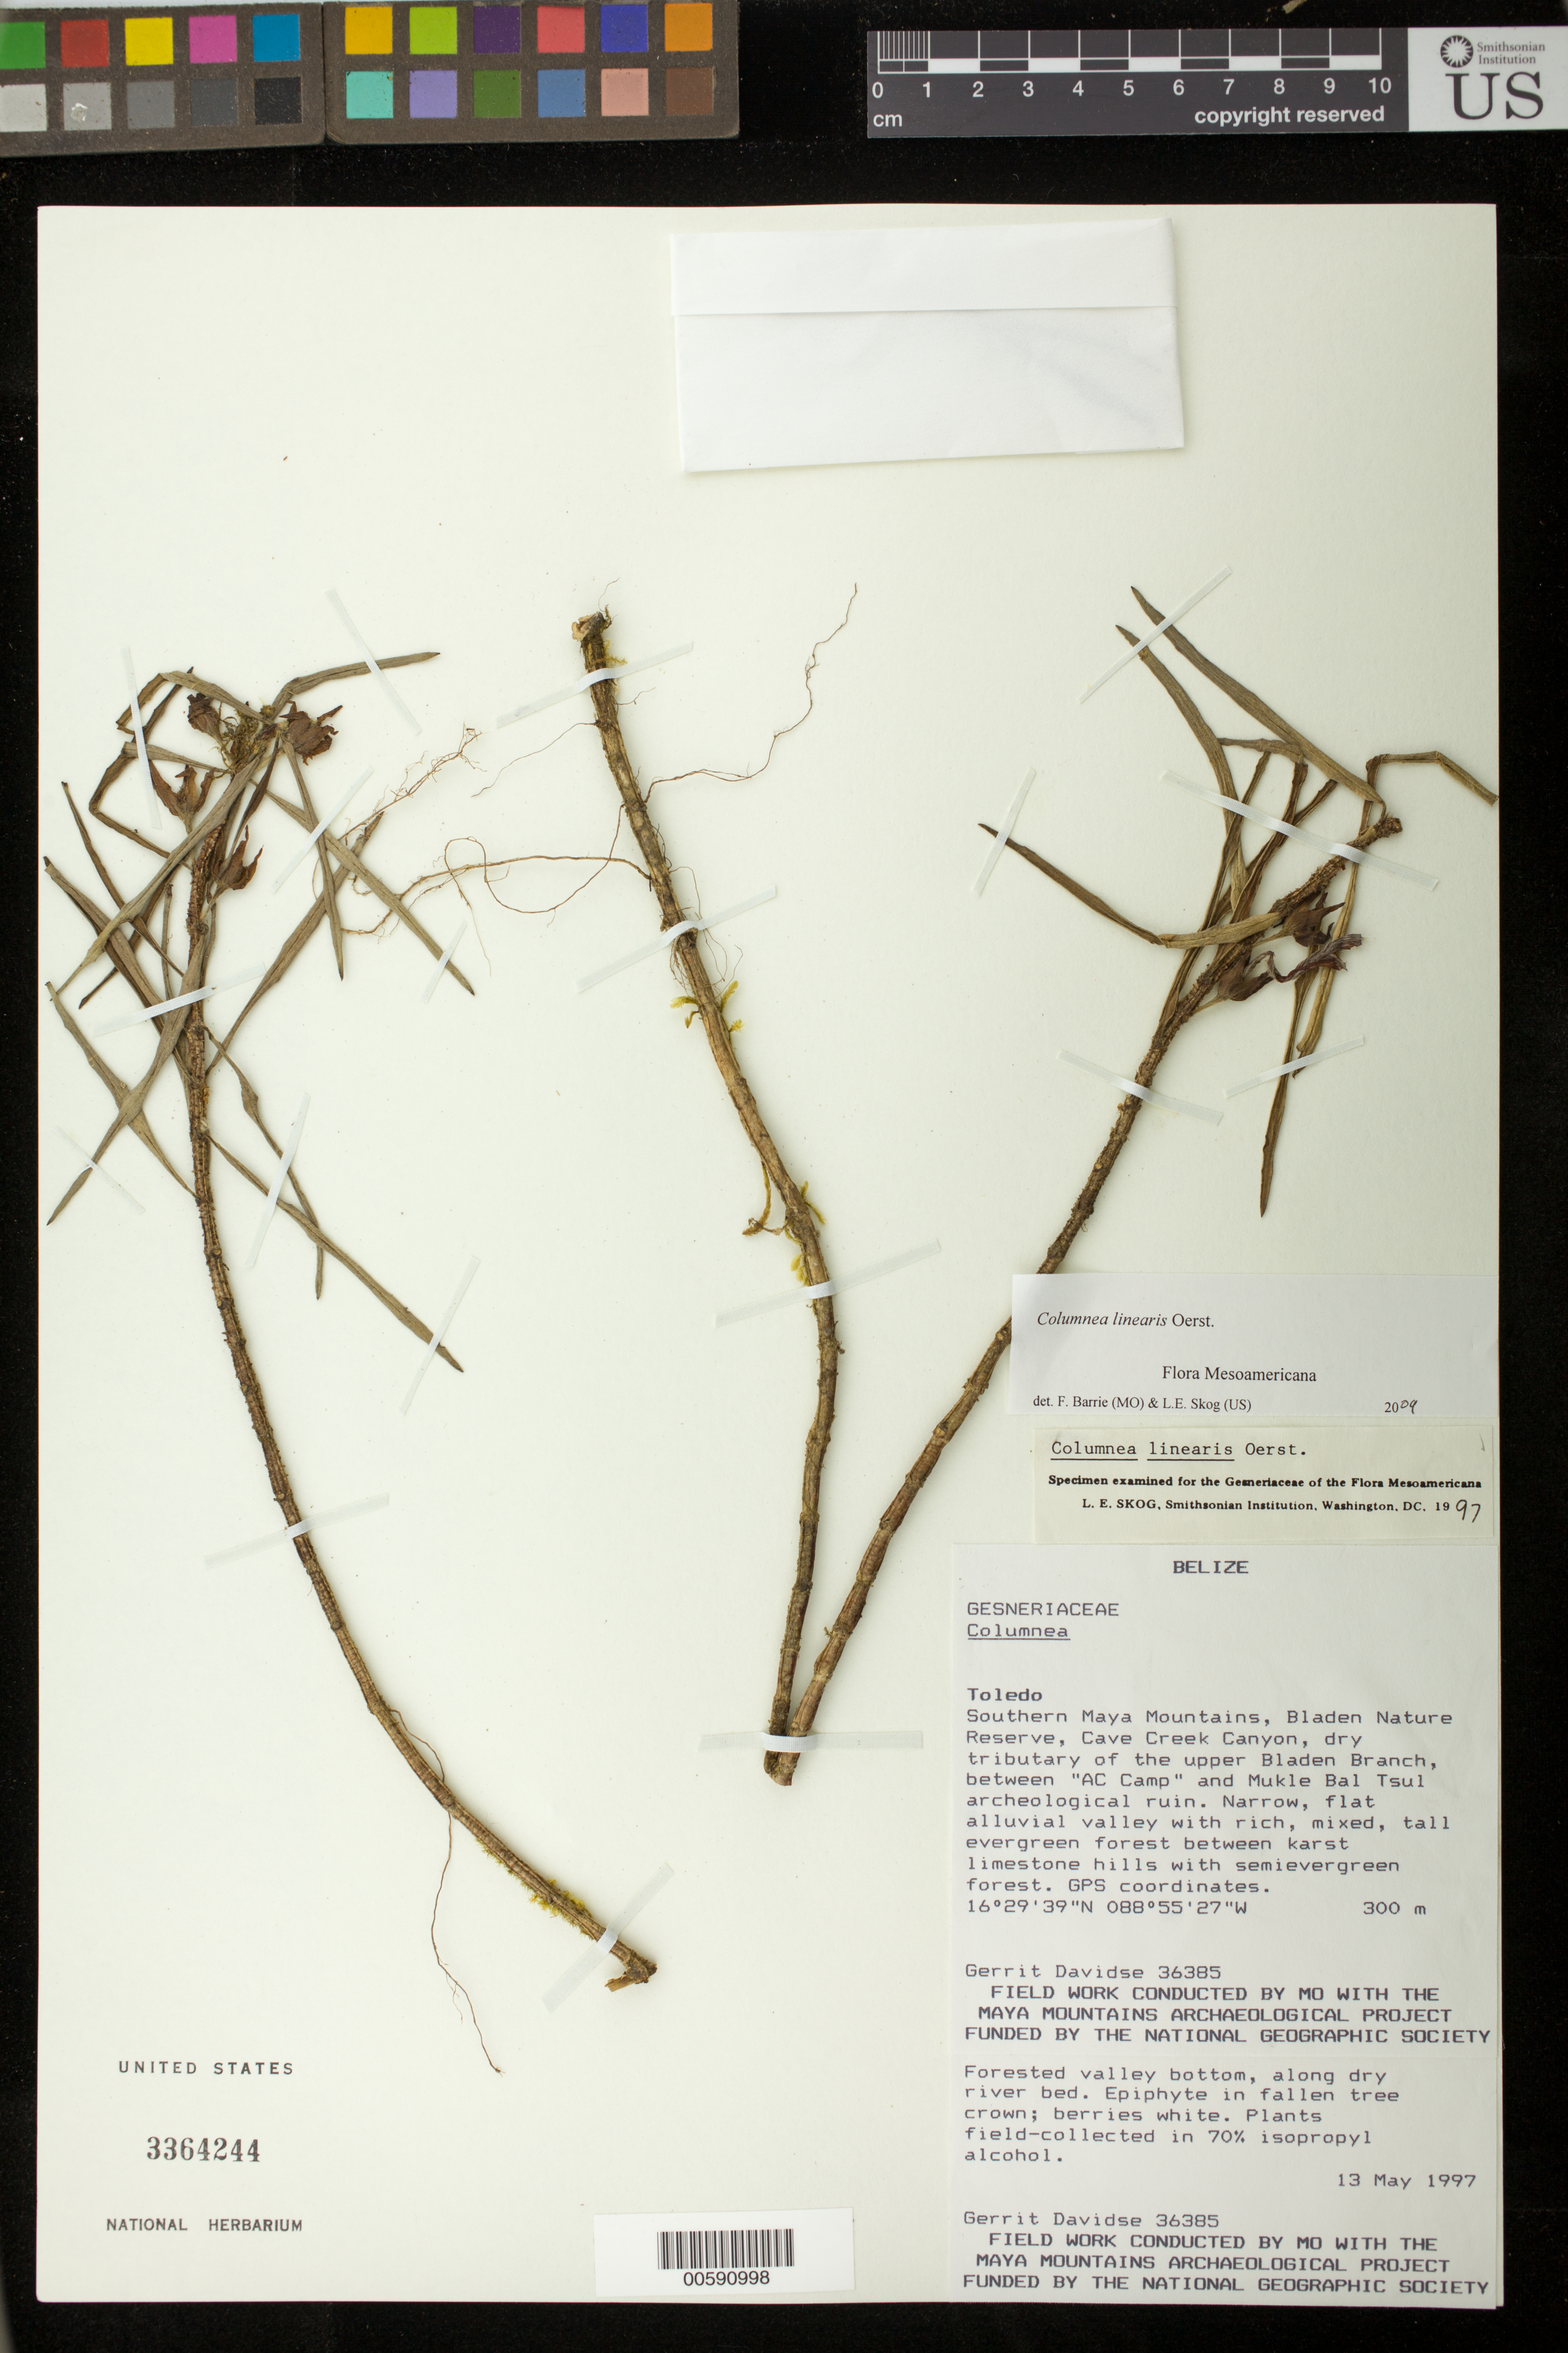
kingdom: Plantae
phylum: Tracheophyta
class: Magnoliopsida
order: Lamiales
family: Gesneriaceae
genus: Columnea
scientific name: Columnea linearis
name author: Oerst.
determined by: Skog, Laurence E.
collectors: G. Davidse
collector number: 36385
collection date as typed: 13 May 1997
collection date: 1997-05-13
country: Belize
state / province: Toledo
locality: Southern Maya Mountains, Bladen Nature Reserve, Cave Creek Canyon, dry tributary of the upper Bladen Branch, between "AC Camp" and Mukle Bal Tsul archeological ruin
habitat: Narrow, flat alluvial valley with rich, mixed, tall evergreen forest between karst limestone hills with semievergreen forest; forested valley bottom, along dry river bed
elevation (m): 300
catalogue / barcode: US 3364244